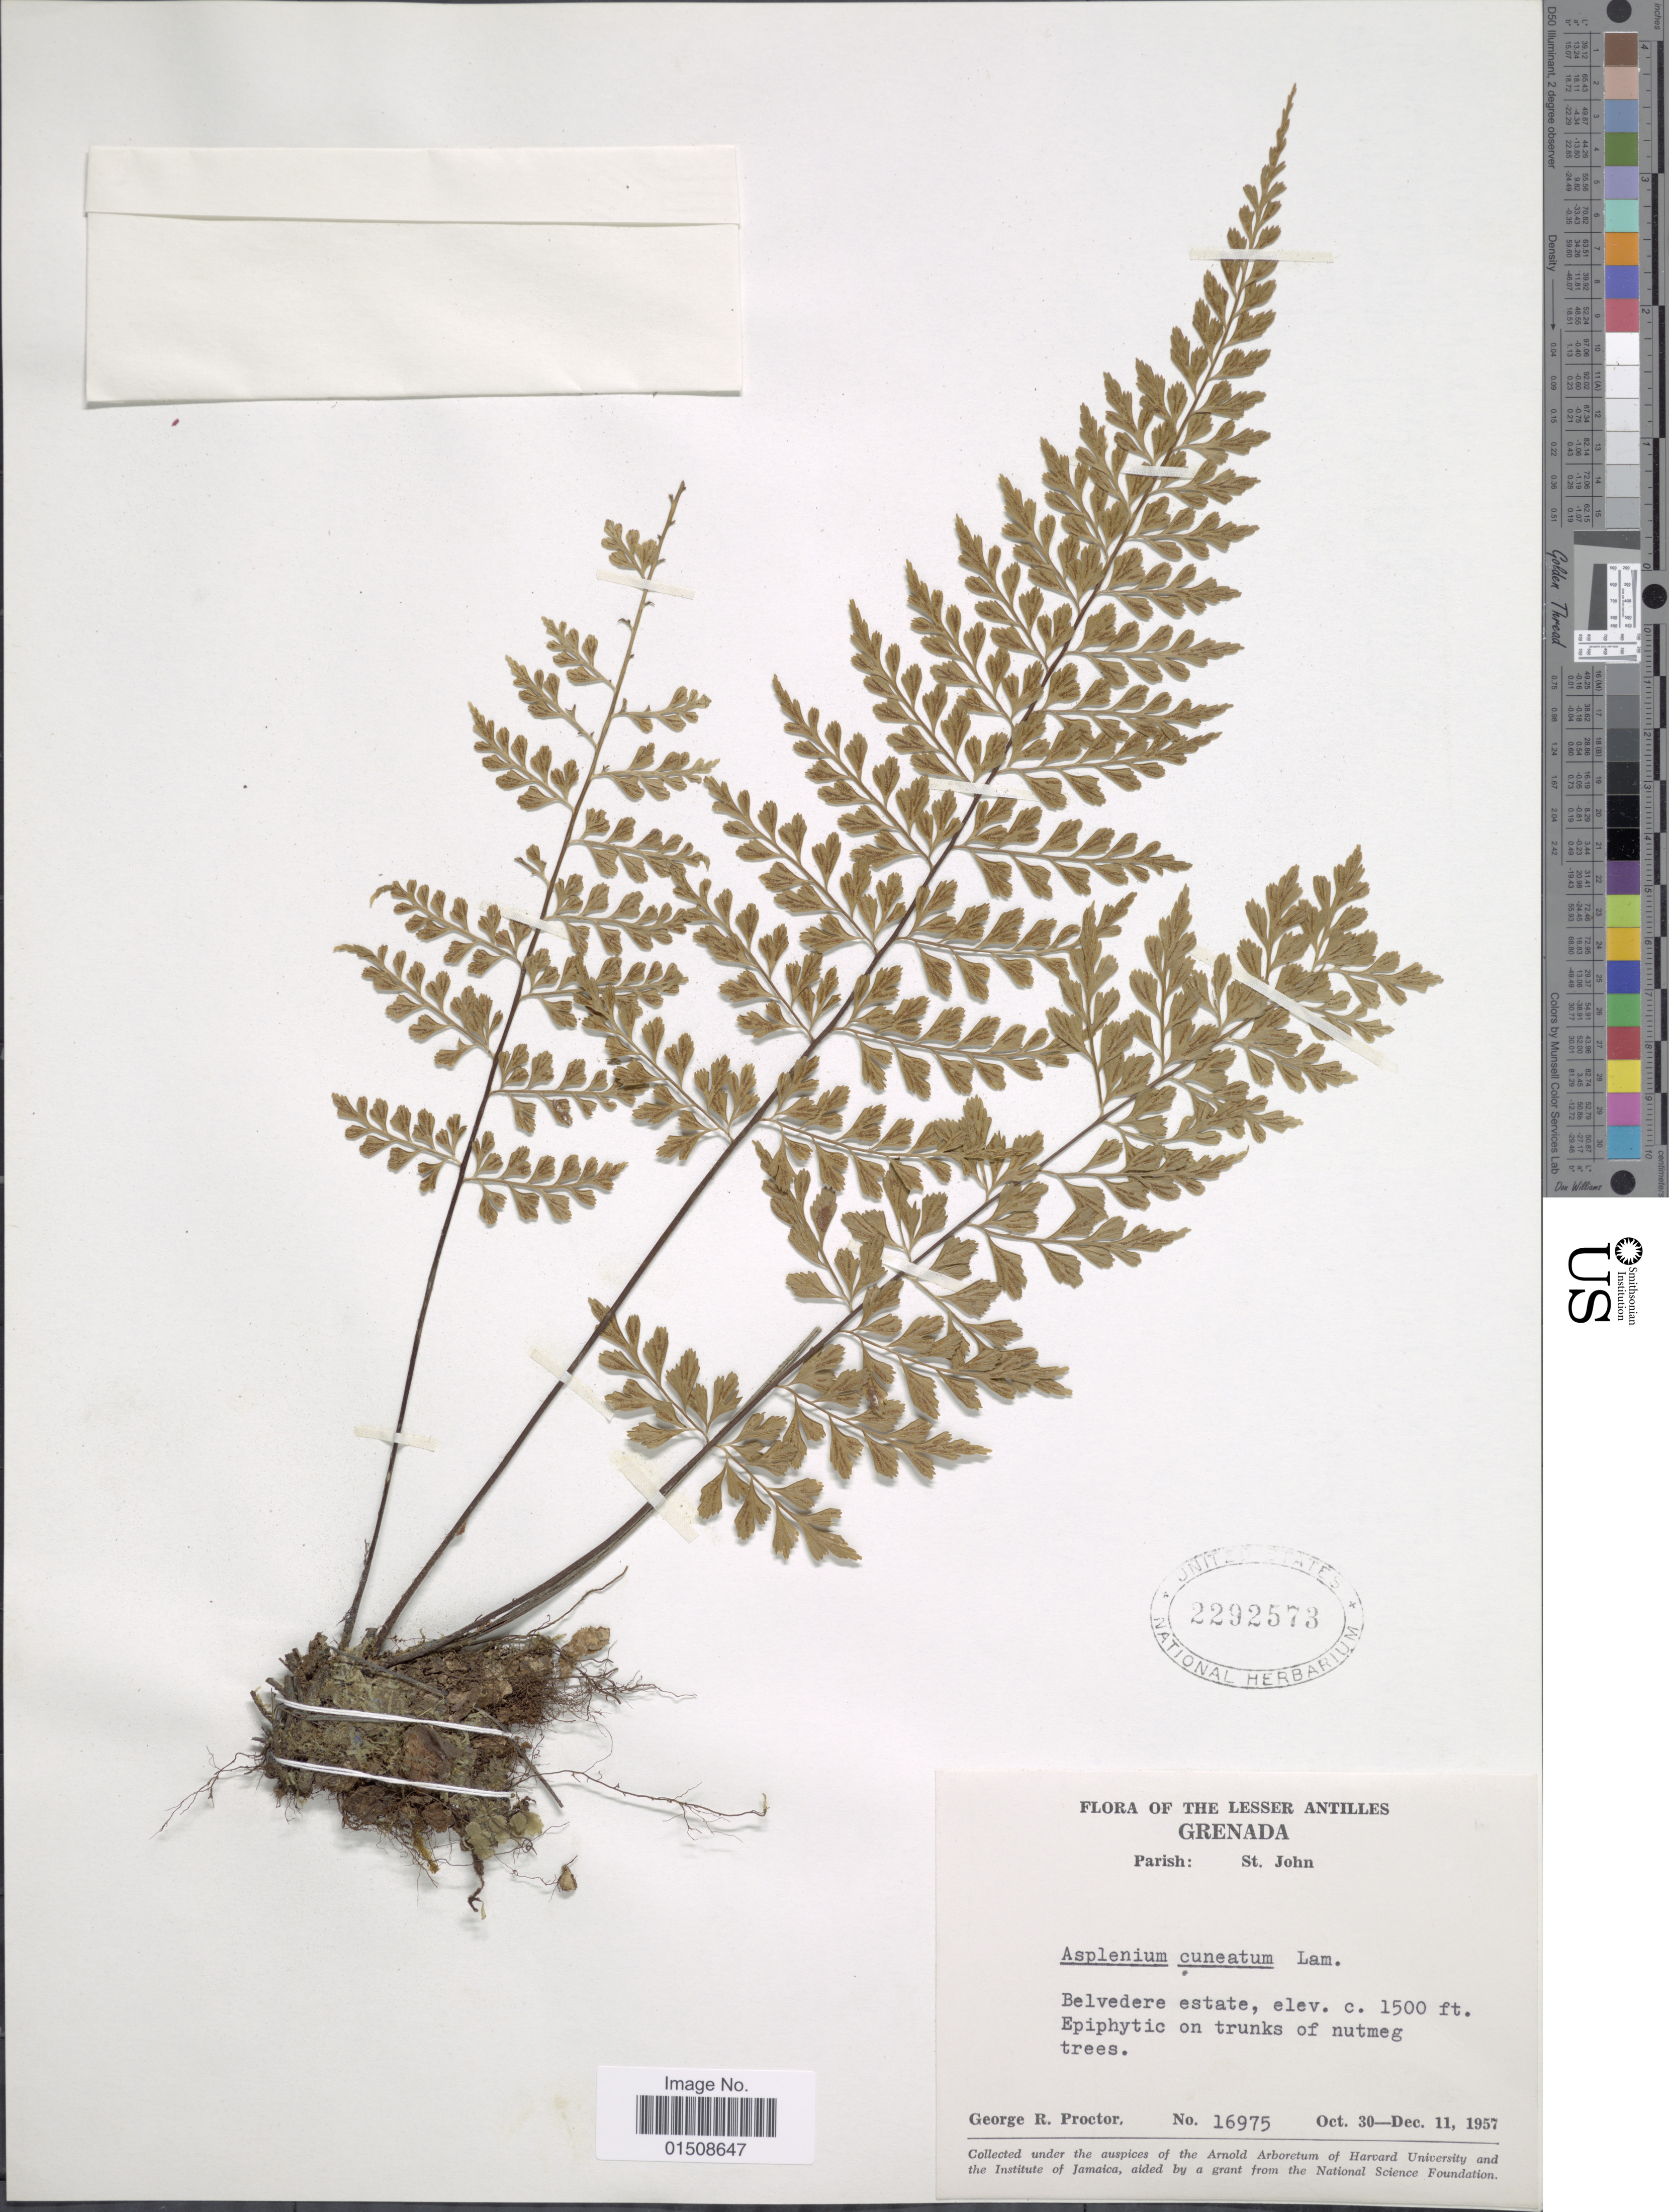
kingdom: Plantae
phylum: Tracheophyta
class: Polypodiopsida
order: Polypodiales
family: Aspleniaceae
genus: Asplenium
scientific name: Asplenium cuneatum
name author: Lam.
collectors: G. R. Proctor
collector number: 16975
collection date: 1957-10-30/1957-12-11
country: Grenada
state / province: Saint John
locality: The Lesser Antilles, Belvedere estate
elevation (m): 457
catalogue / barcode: US 2292573